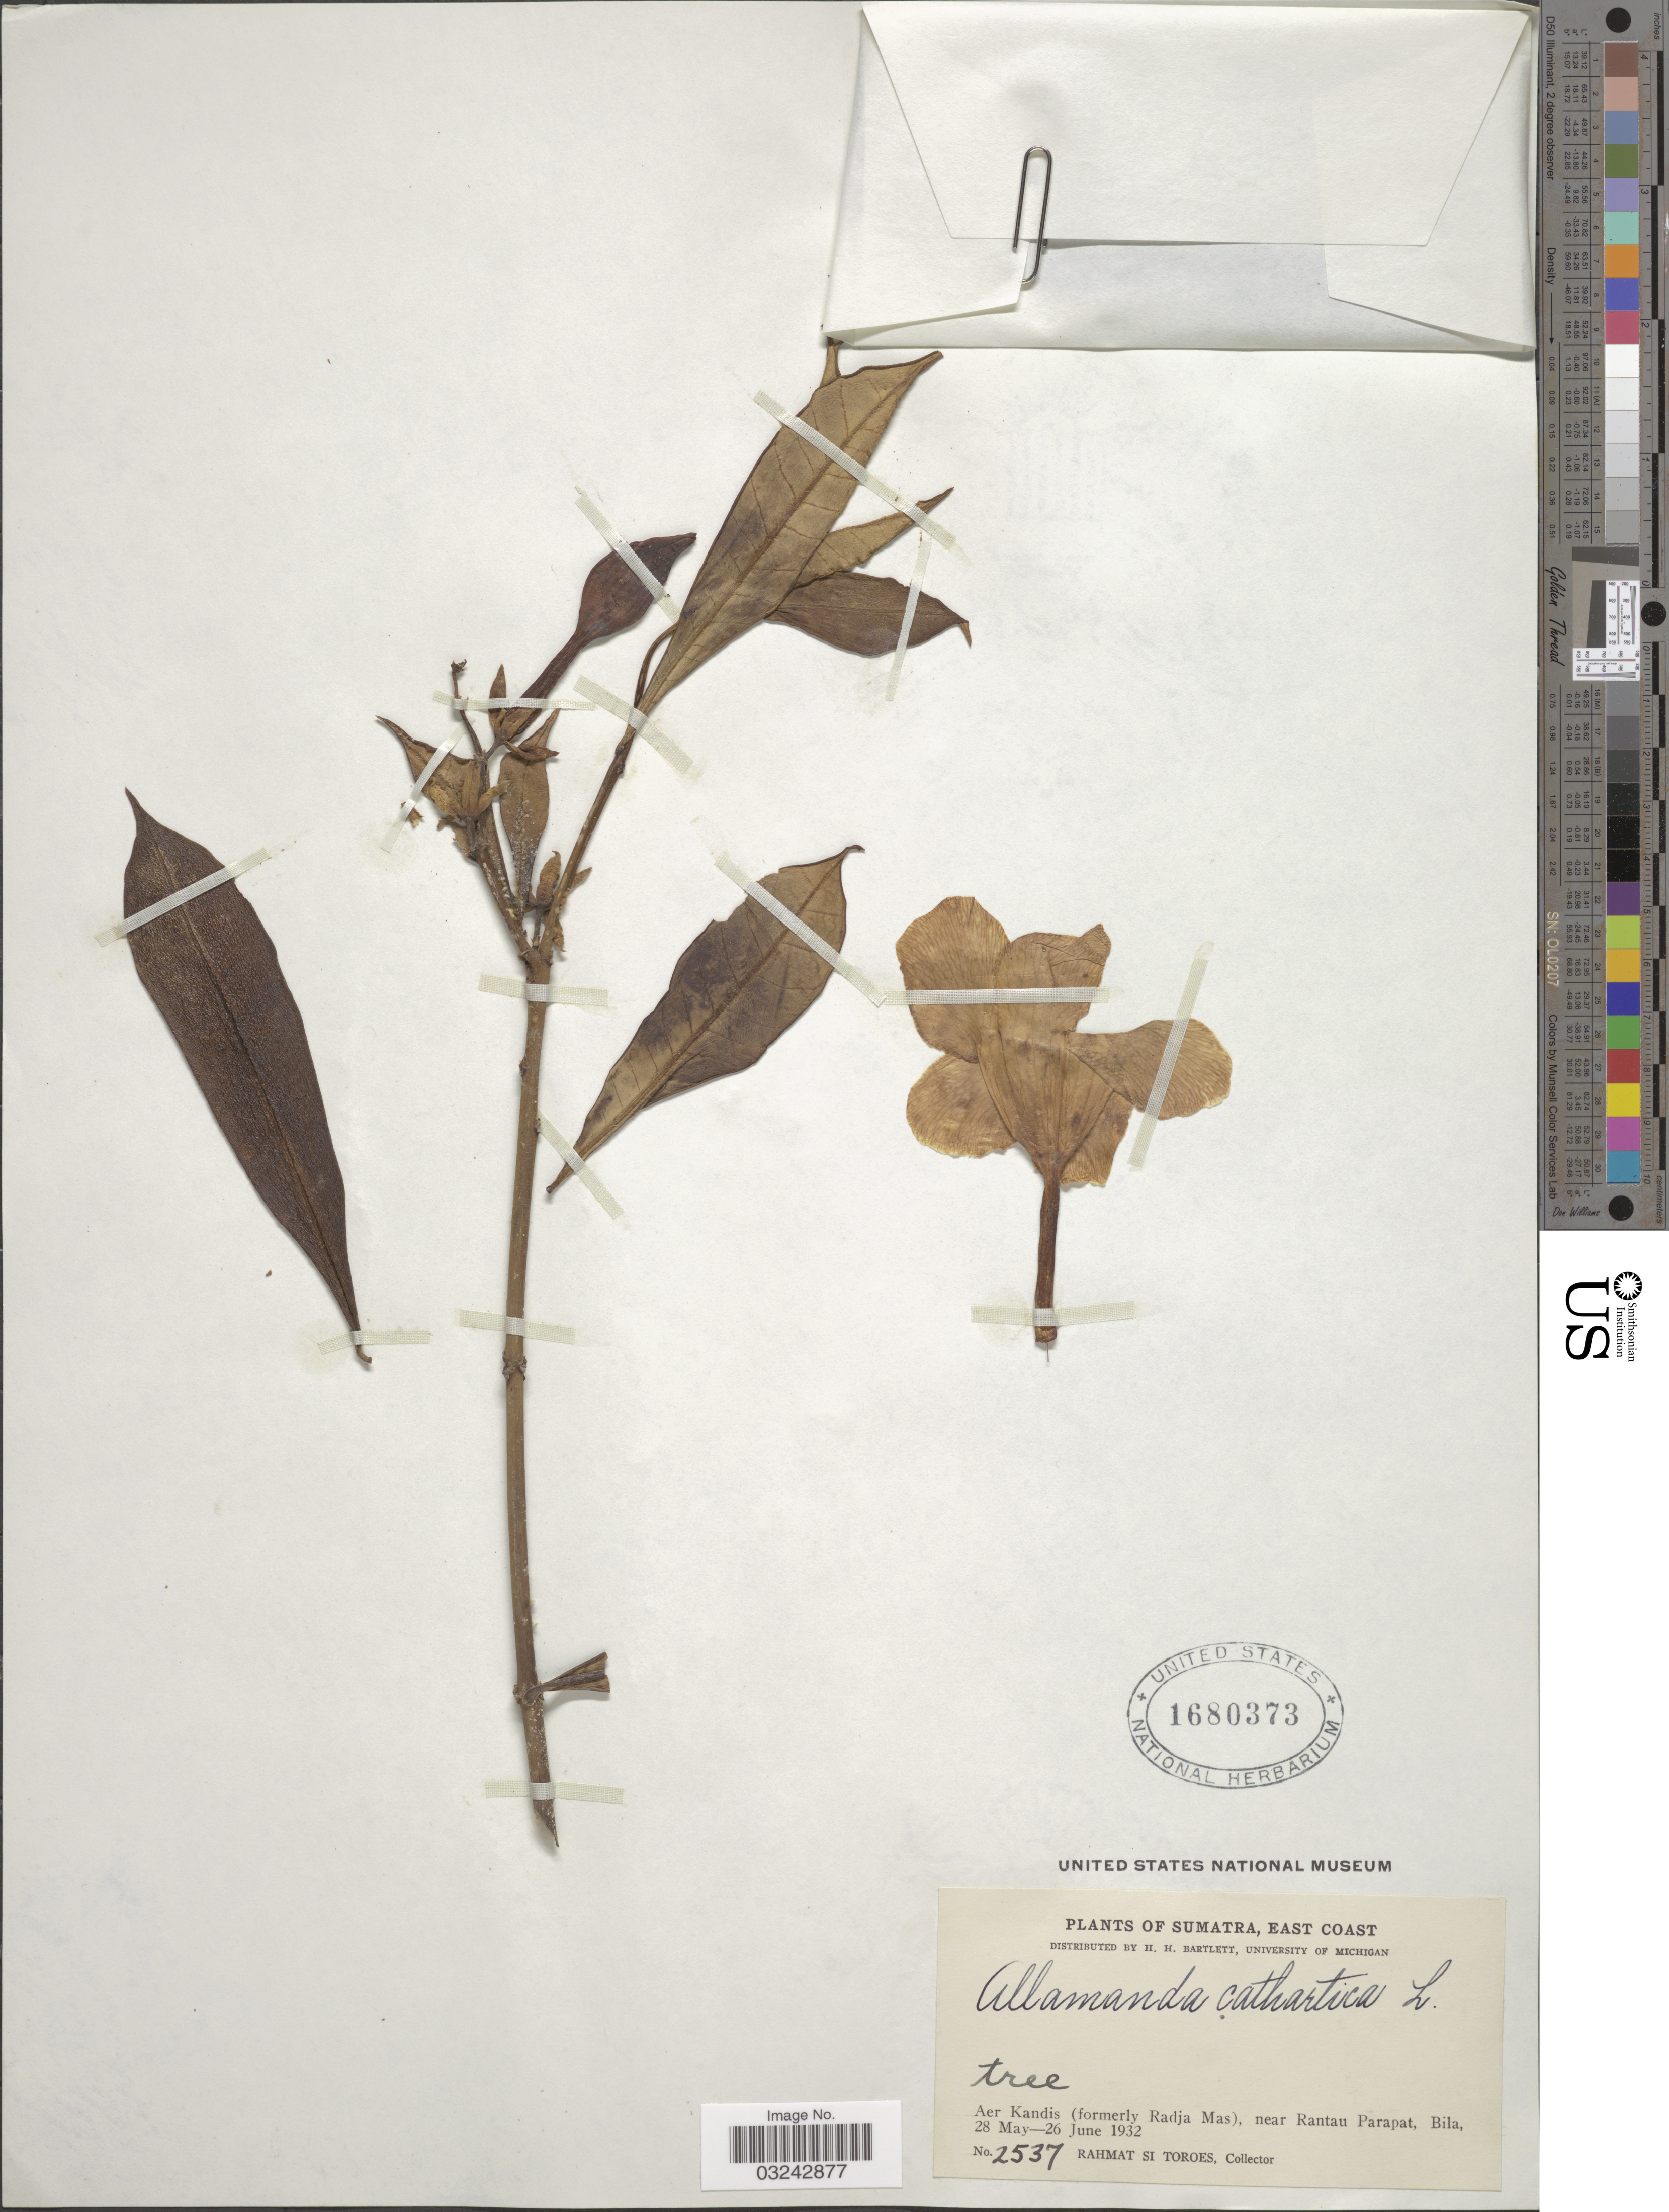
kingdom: Plantae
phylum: Tracheophyta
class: Magnoliopsida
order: Gentianales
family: Apocynaceae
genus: Allamanda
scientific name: Allamanda cathartica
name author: L.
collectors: Rahmat Si Boeea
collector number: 2537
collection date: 1932-05-28/1932-06-26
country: Indonesia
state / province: Sumatra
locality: East Coast, Aer Kandis (formerly Radja Mas), near Rantau Parapat, Bila.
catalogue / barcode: US 1680373